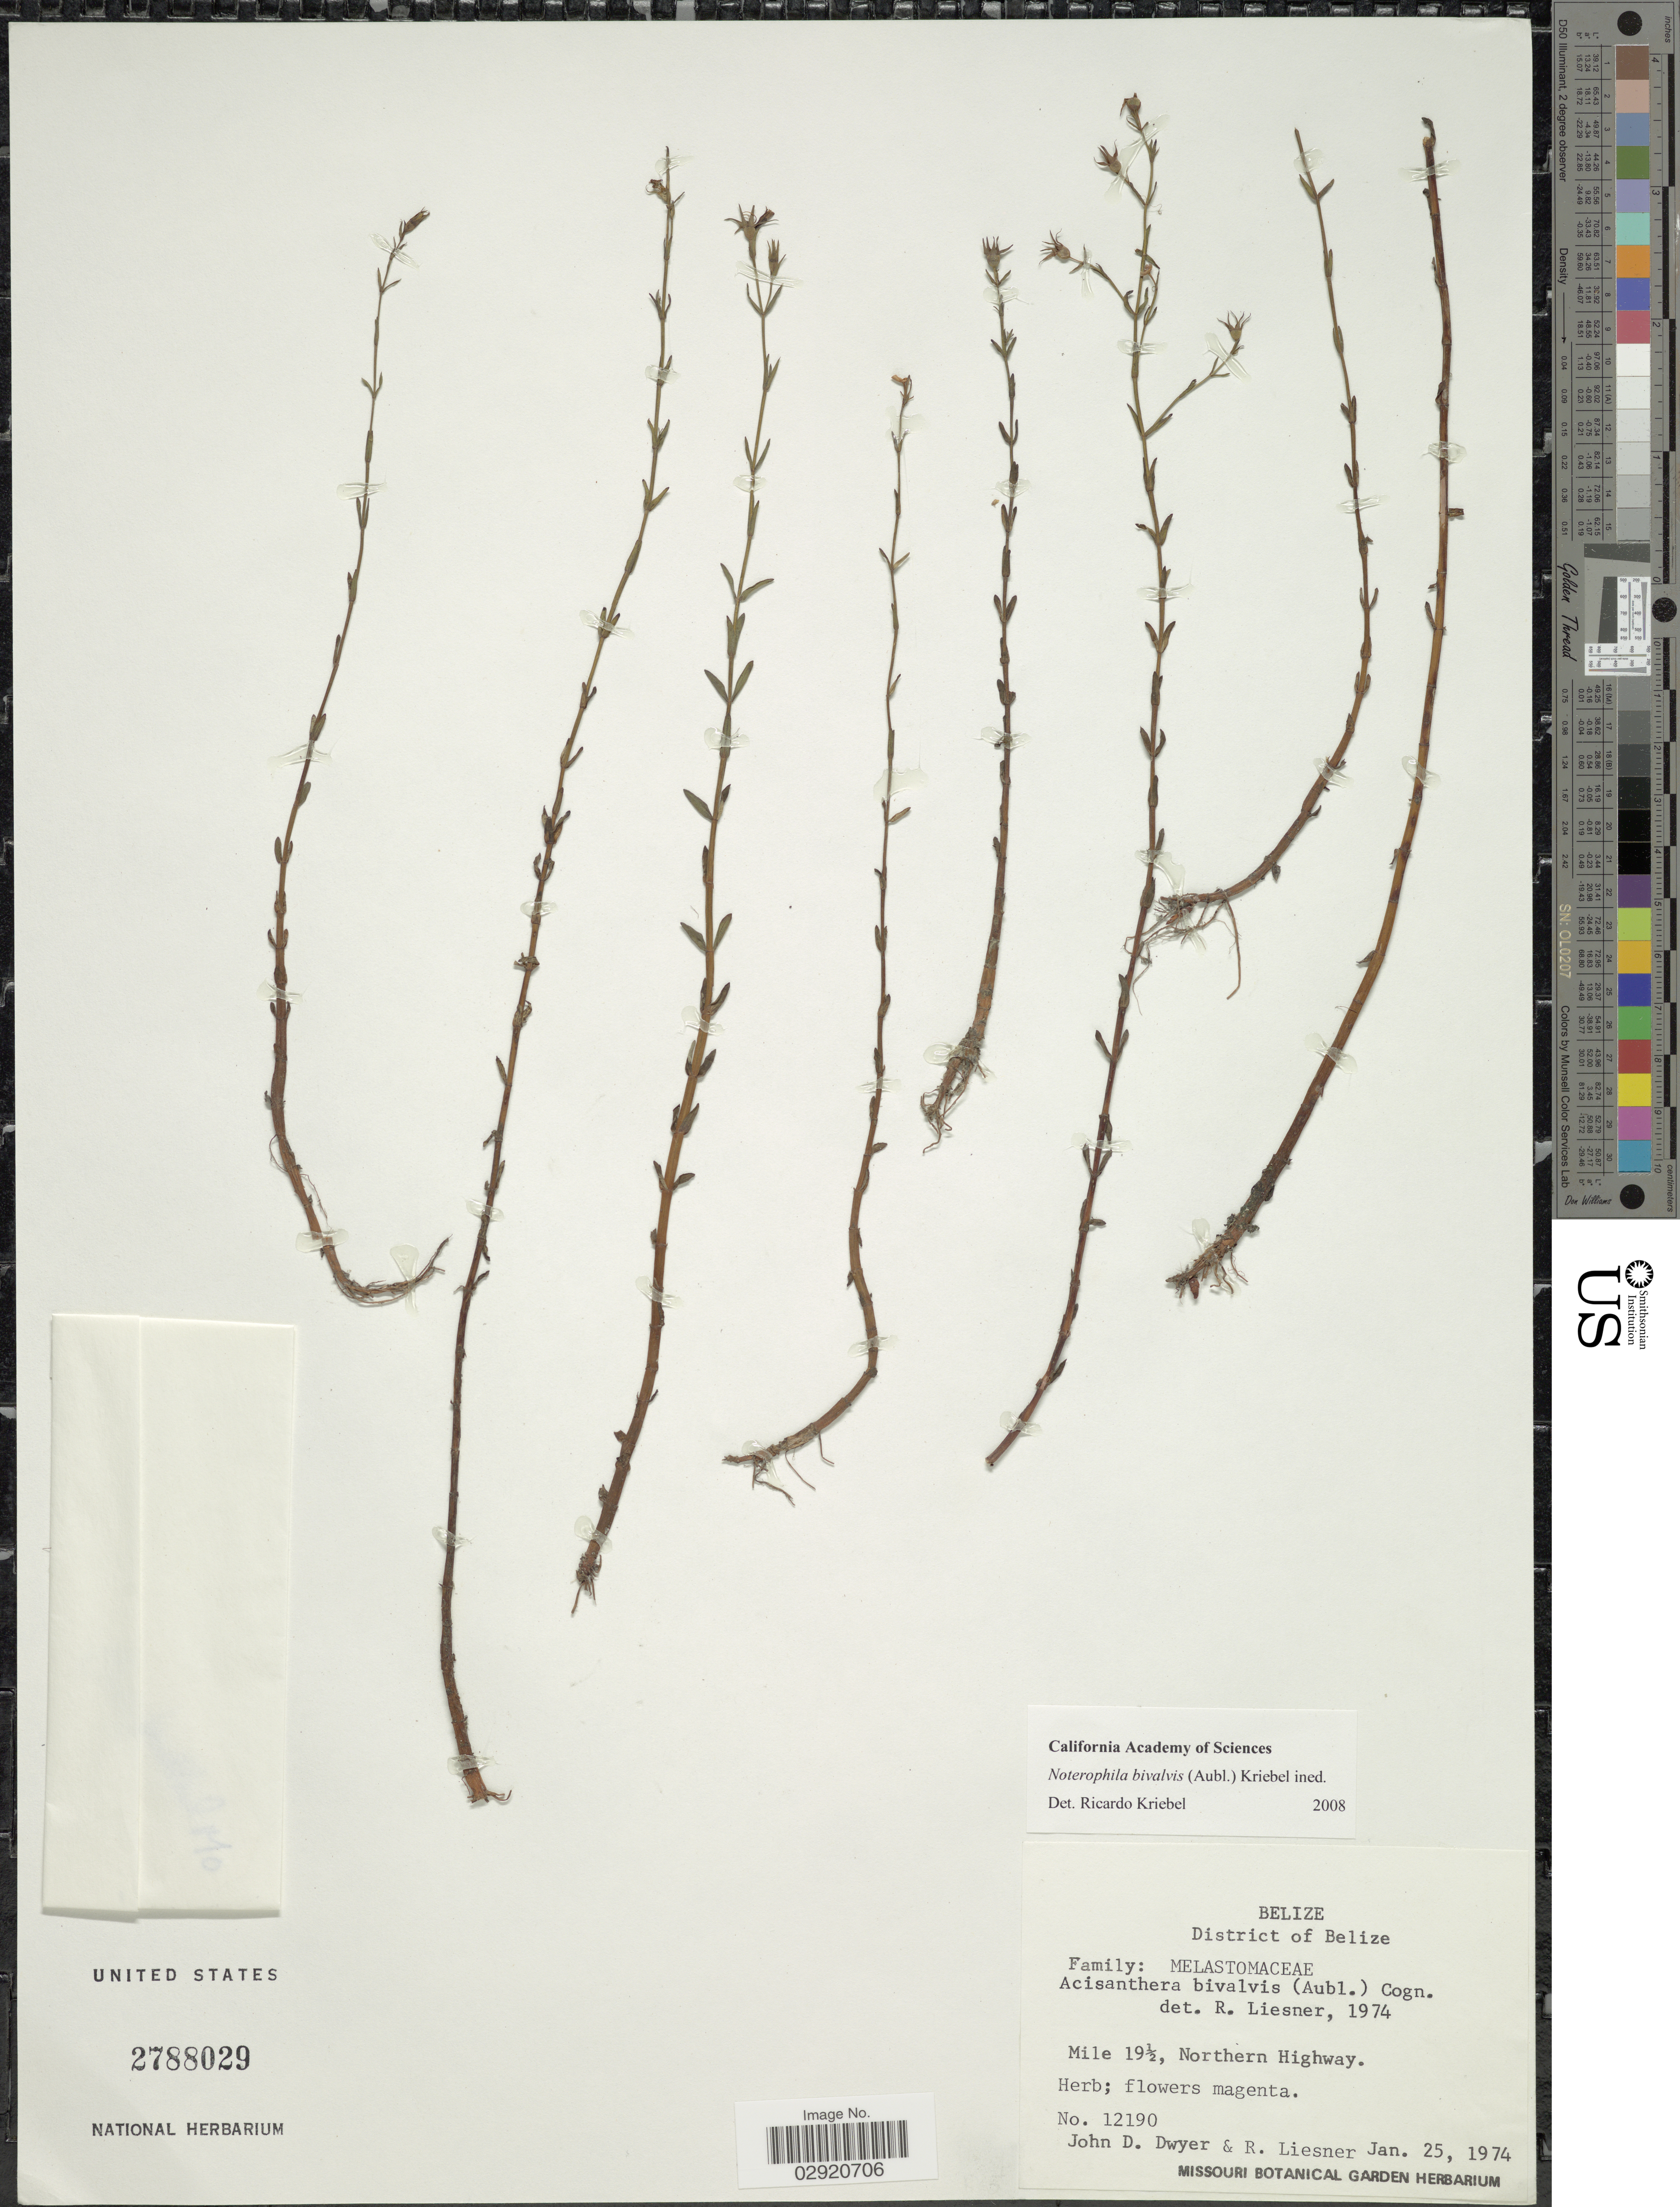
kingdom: Plantae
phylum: Tracheophyta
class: Magnoliopsida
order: Myrtales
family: Melastomataceae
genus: Noterophila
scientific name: Noterophila bivalvis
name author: (Aubl.) Kriebel & M.J. Rocha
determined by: Nunes da Silva, Diego, (RB), Jardim Botanico do Rio de Janeiro - Herbario (BRAZIL)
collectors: J. D. Dwyer & R. L. Liesner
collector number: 12190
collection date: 1974-01-25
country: Belize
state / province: Belize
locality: District of Belize. Mile 19½, Northern Highway.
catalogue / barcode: US 2788029